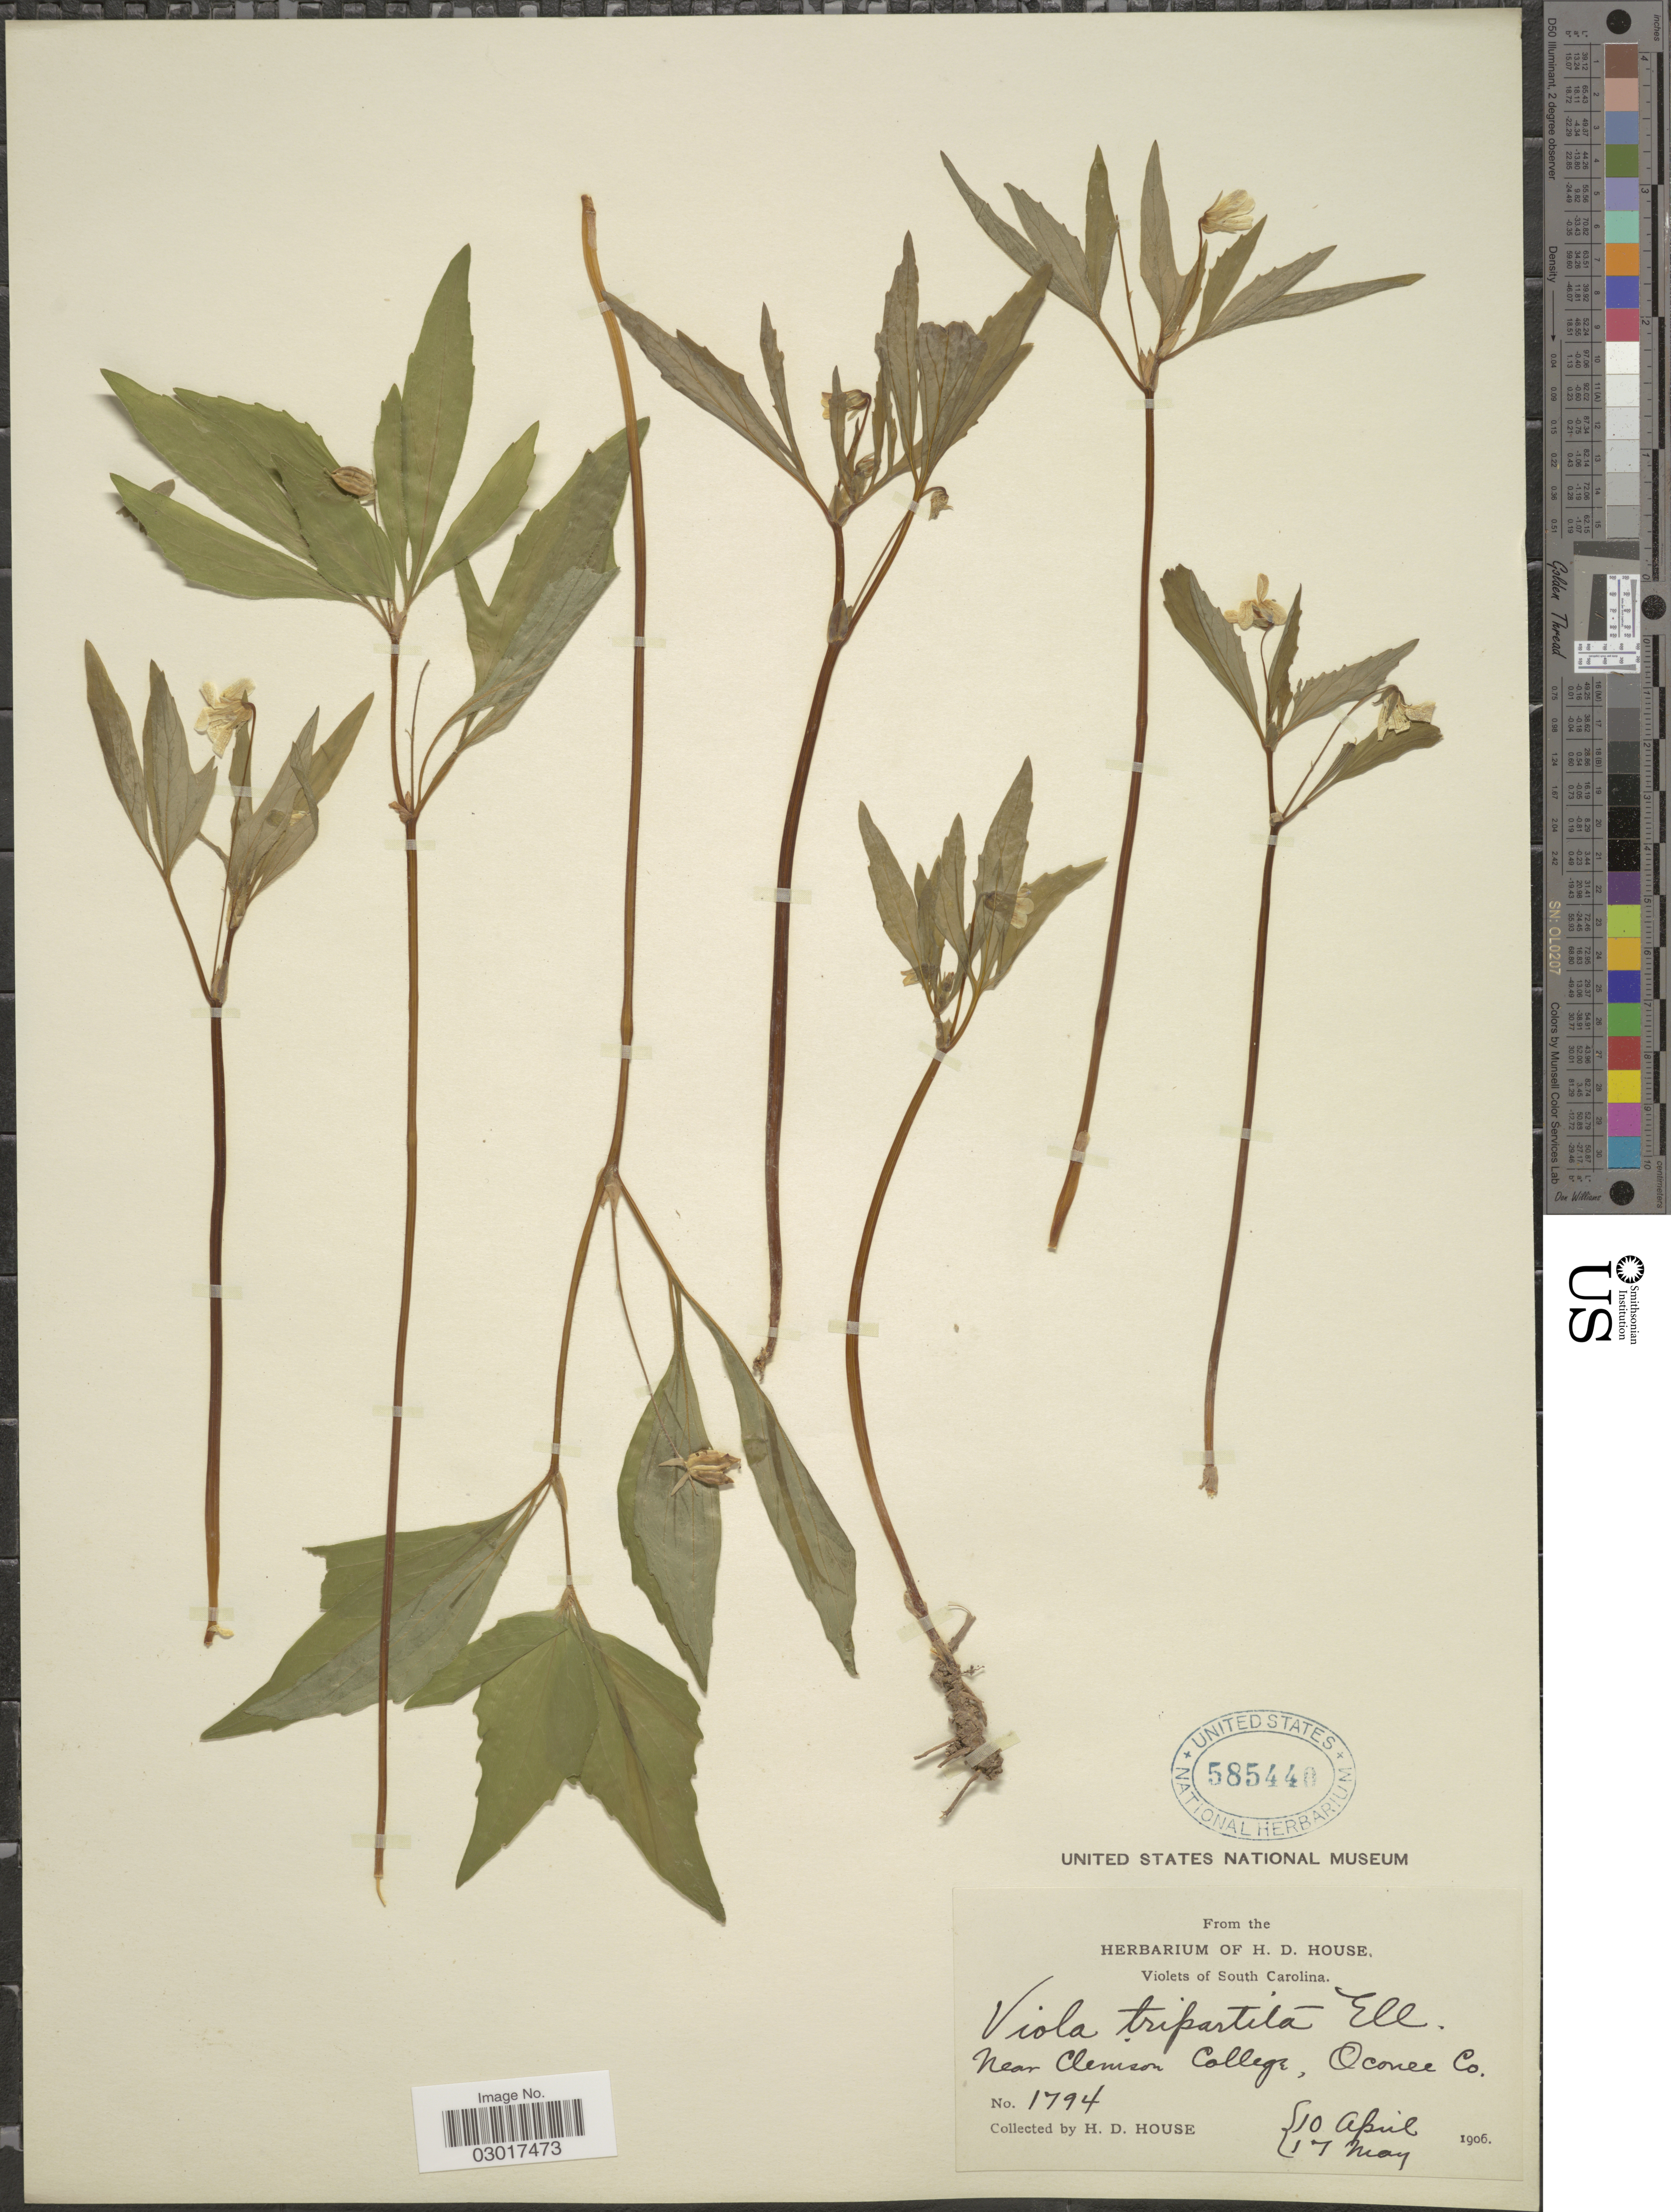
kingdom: Plantae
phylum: Tracheophyta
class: Magnoliopsida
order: Malpighiales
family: Violaceae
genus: Viola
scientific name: Viola tripartita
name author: Elliott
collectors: H. D. House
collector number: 1794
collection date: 1906-04-10/1906-05-17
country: United States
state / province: South Carolina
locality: Near Clemson College, Oconee Co.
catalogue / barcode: US 585440